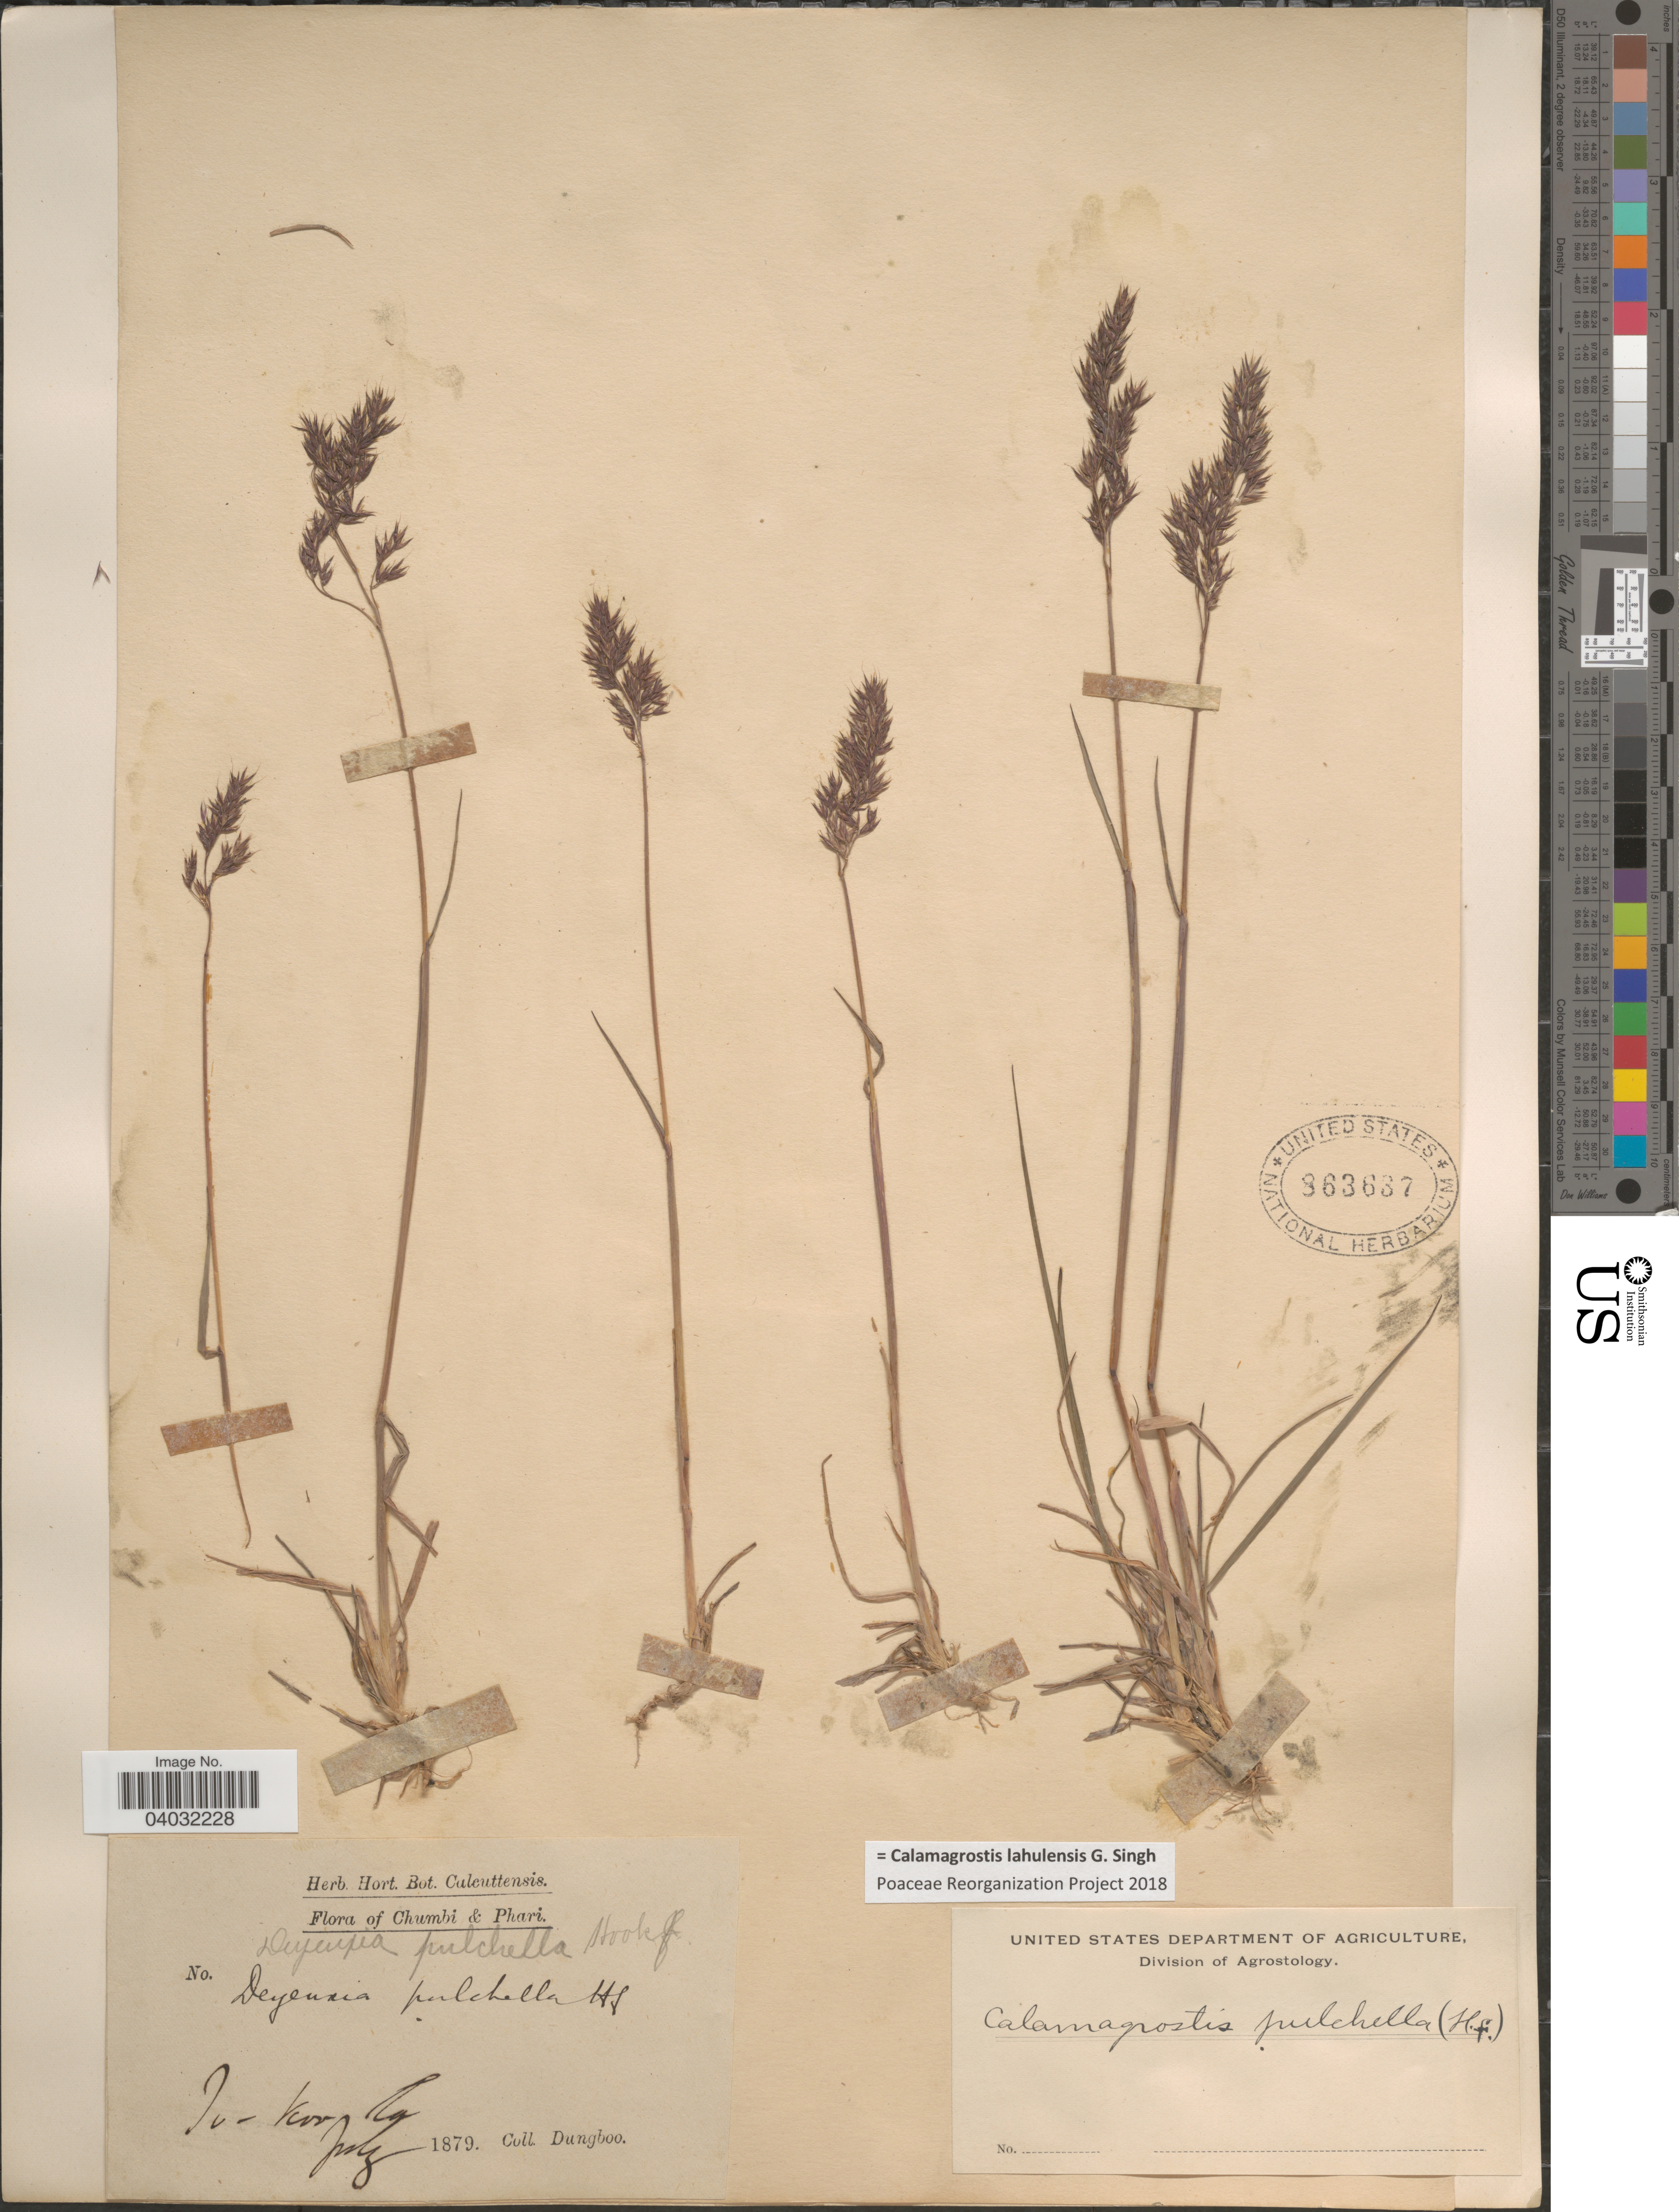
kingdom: Plantae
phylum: Tracheophyta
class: Liliopsida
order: Poales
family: Poaceae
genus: Calamagrostis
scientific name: Calamagrostis lahulensis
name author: G. Singh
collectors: Dungboo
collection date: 1879-07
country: China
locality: Chumbi & Phari. Ju-kong Ca [interpreted].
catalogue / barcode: US 863637